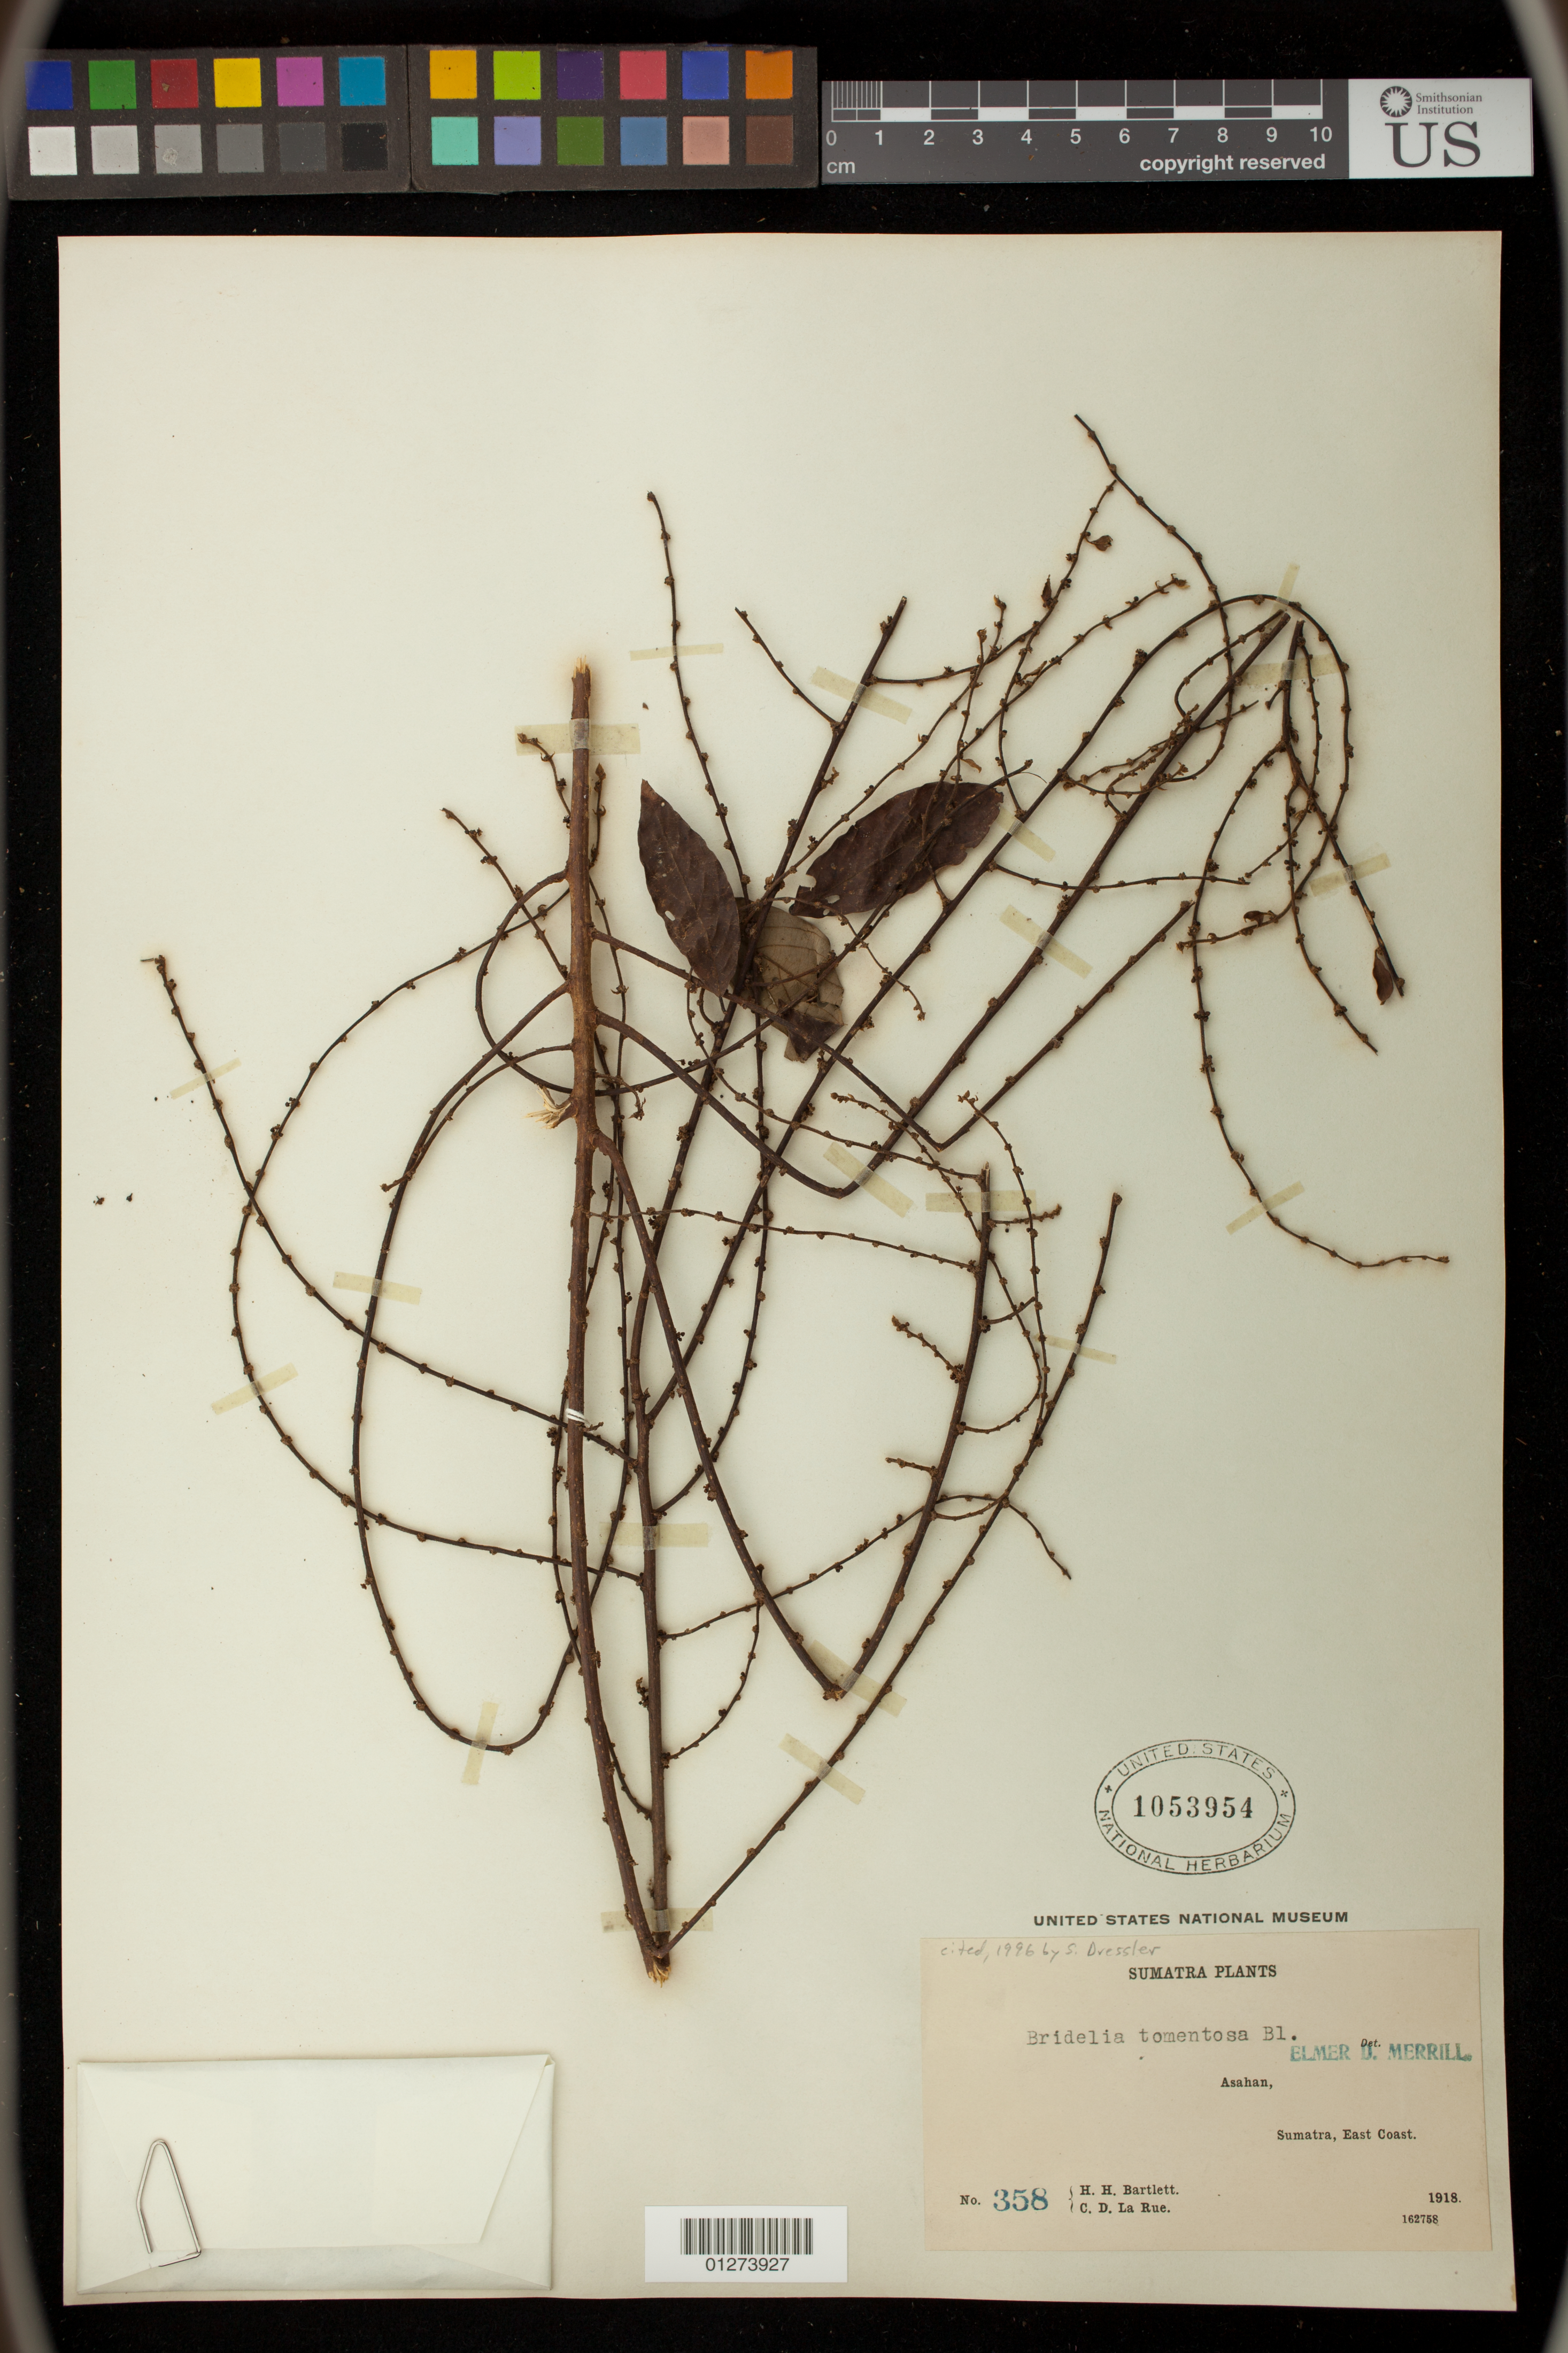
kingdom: Plantae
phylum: Tracheophyta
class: Magnoliopsida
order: Malpighiales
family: Phyllanthaceae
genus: Bridelia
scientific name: Bridelia tomentosa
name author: Blume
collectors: H. H. Bartlett & C. La Rue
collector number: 358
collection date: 1918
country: Indonesia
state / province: Sumatra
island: Sumatra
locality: Asahan, Sumatra, East Coast, North Sumatra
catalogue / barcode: US 1053954